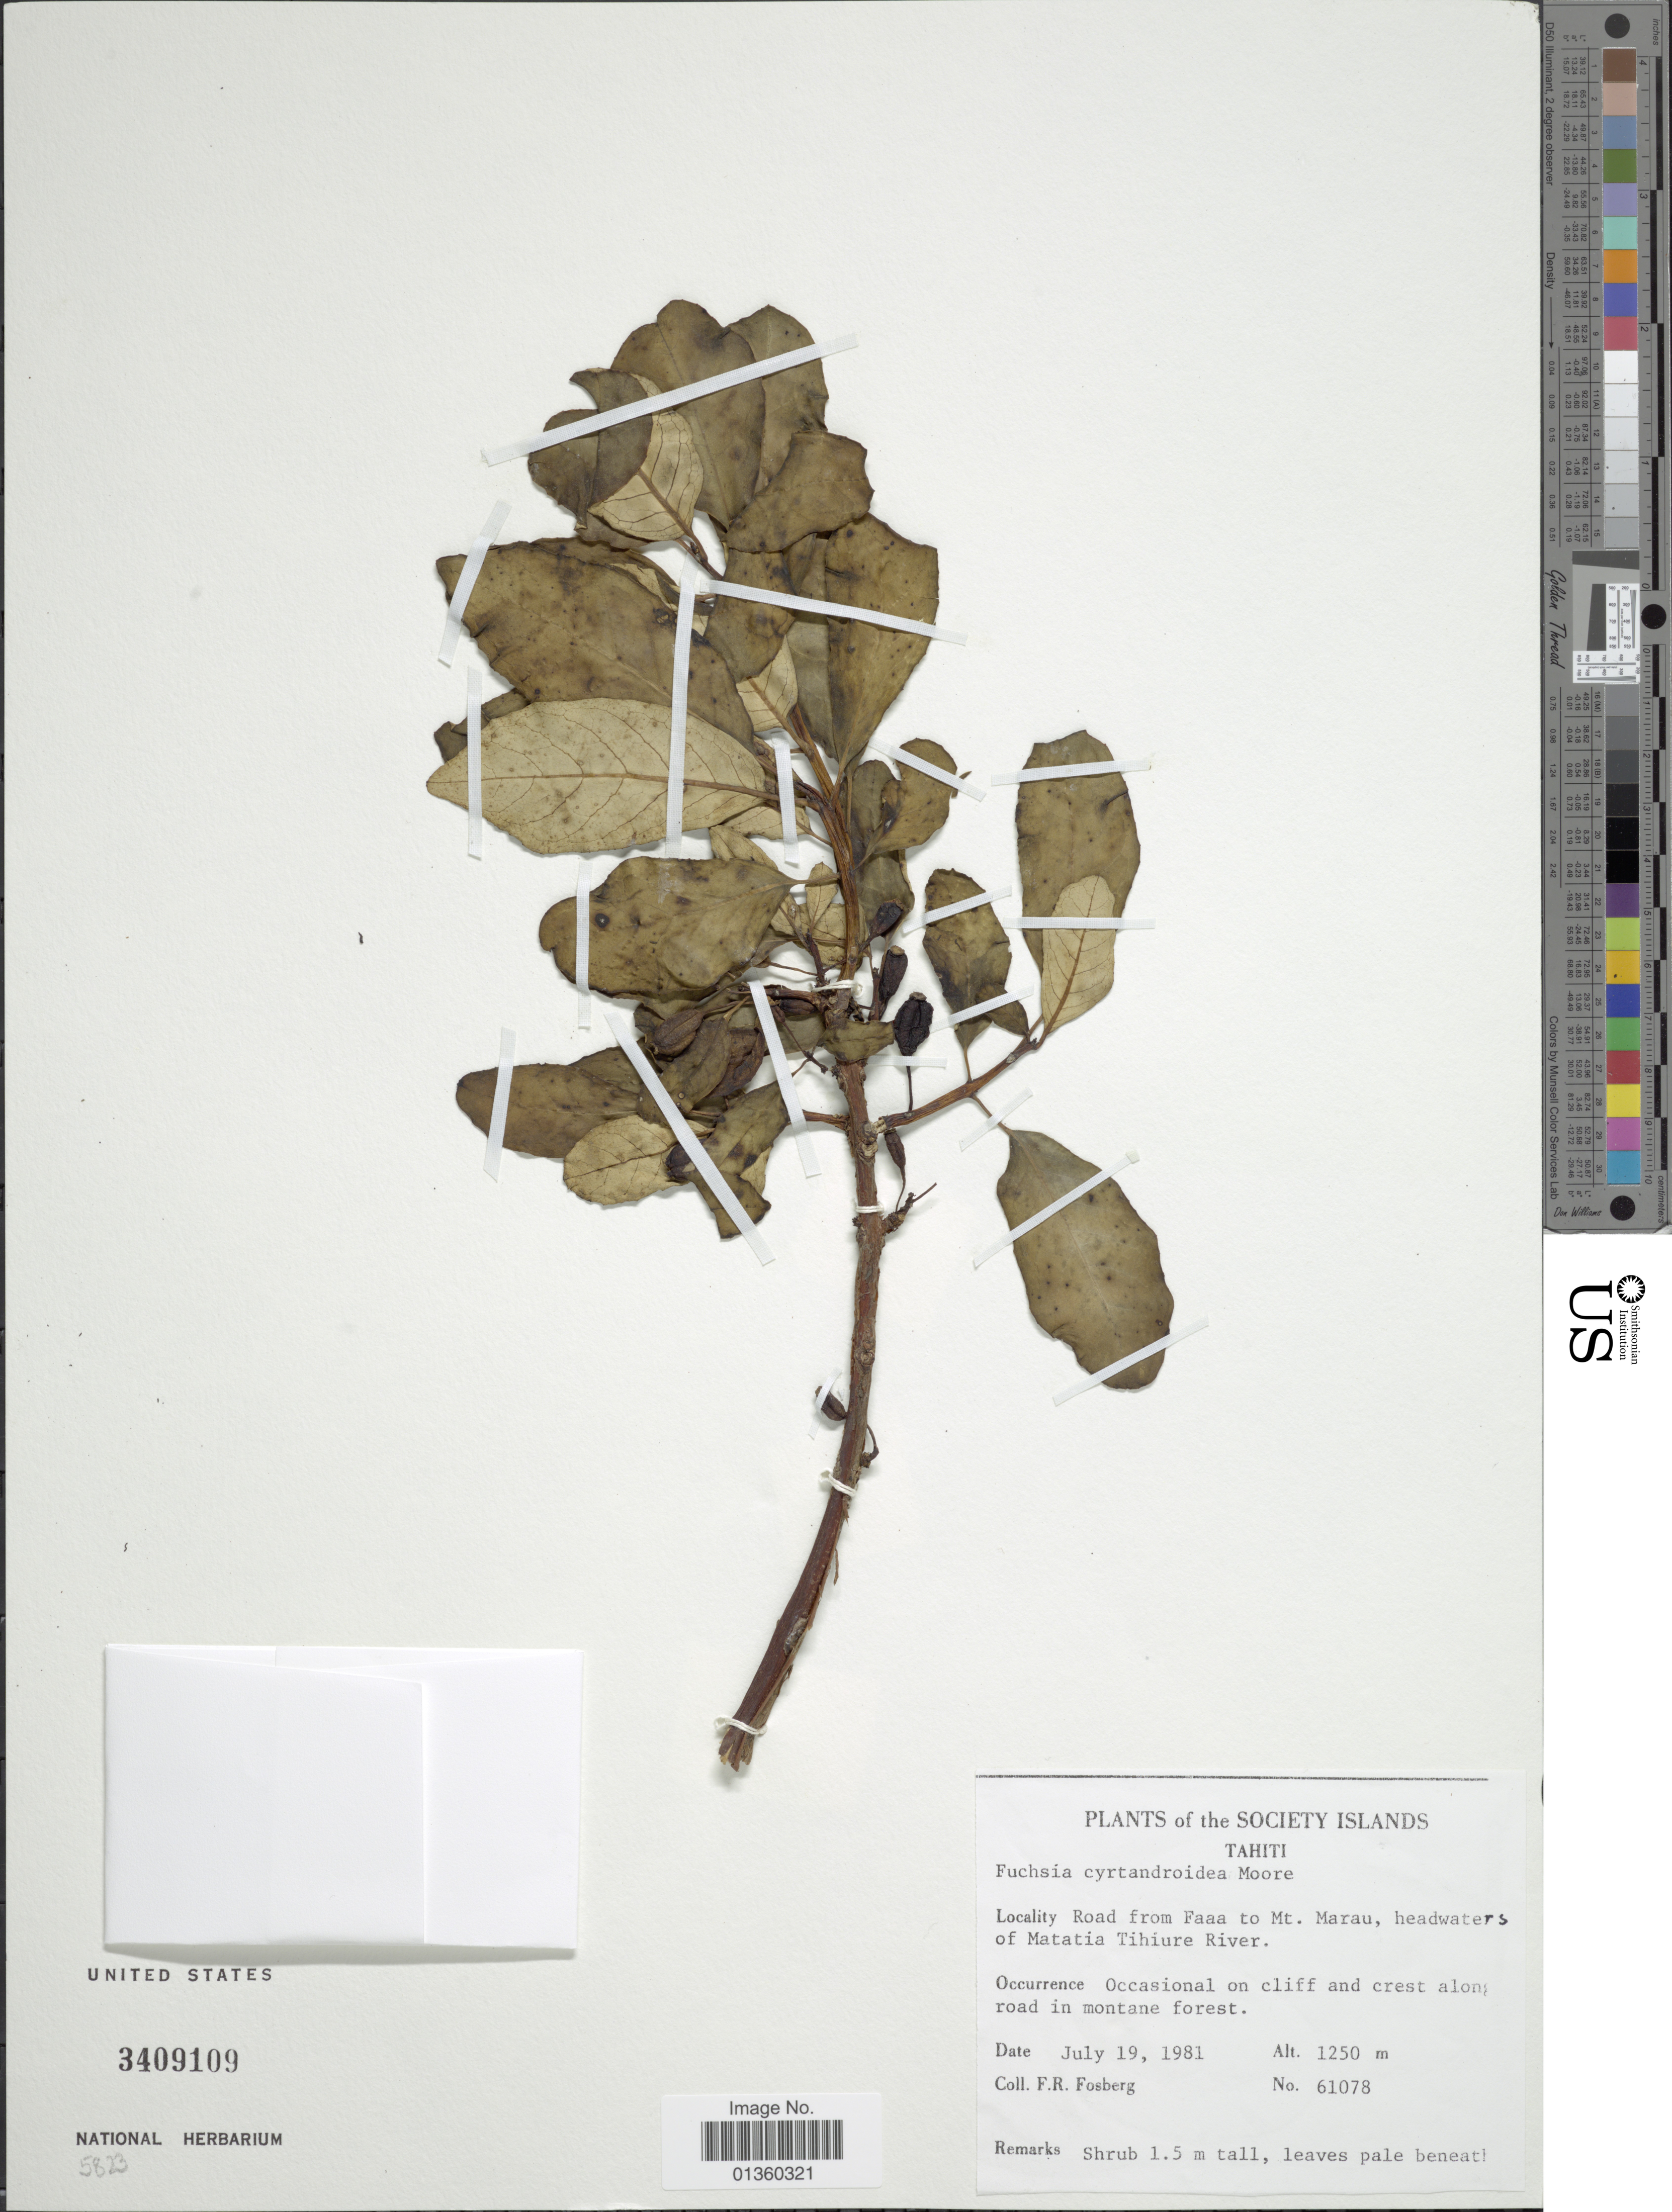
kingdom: Plantae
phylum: Tracheophyta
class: Magnoliopsida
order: Myrtales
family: Onagraceae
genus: Fuchsia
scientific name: Fuchsia cyrtandroides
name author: J.W. Moore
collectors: F. R. Fosberg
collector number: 61078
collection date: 1981-07-19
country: French Polynesia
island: Tahiti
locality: Society Islands, Tahiti, Road from Faaa to Mt. Marau, headwaters of Matatia Tihiure River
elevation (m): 1250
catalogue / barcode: US 3409109